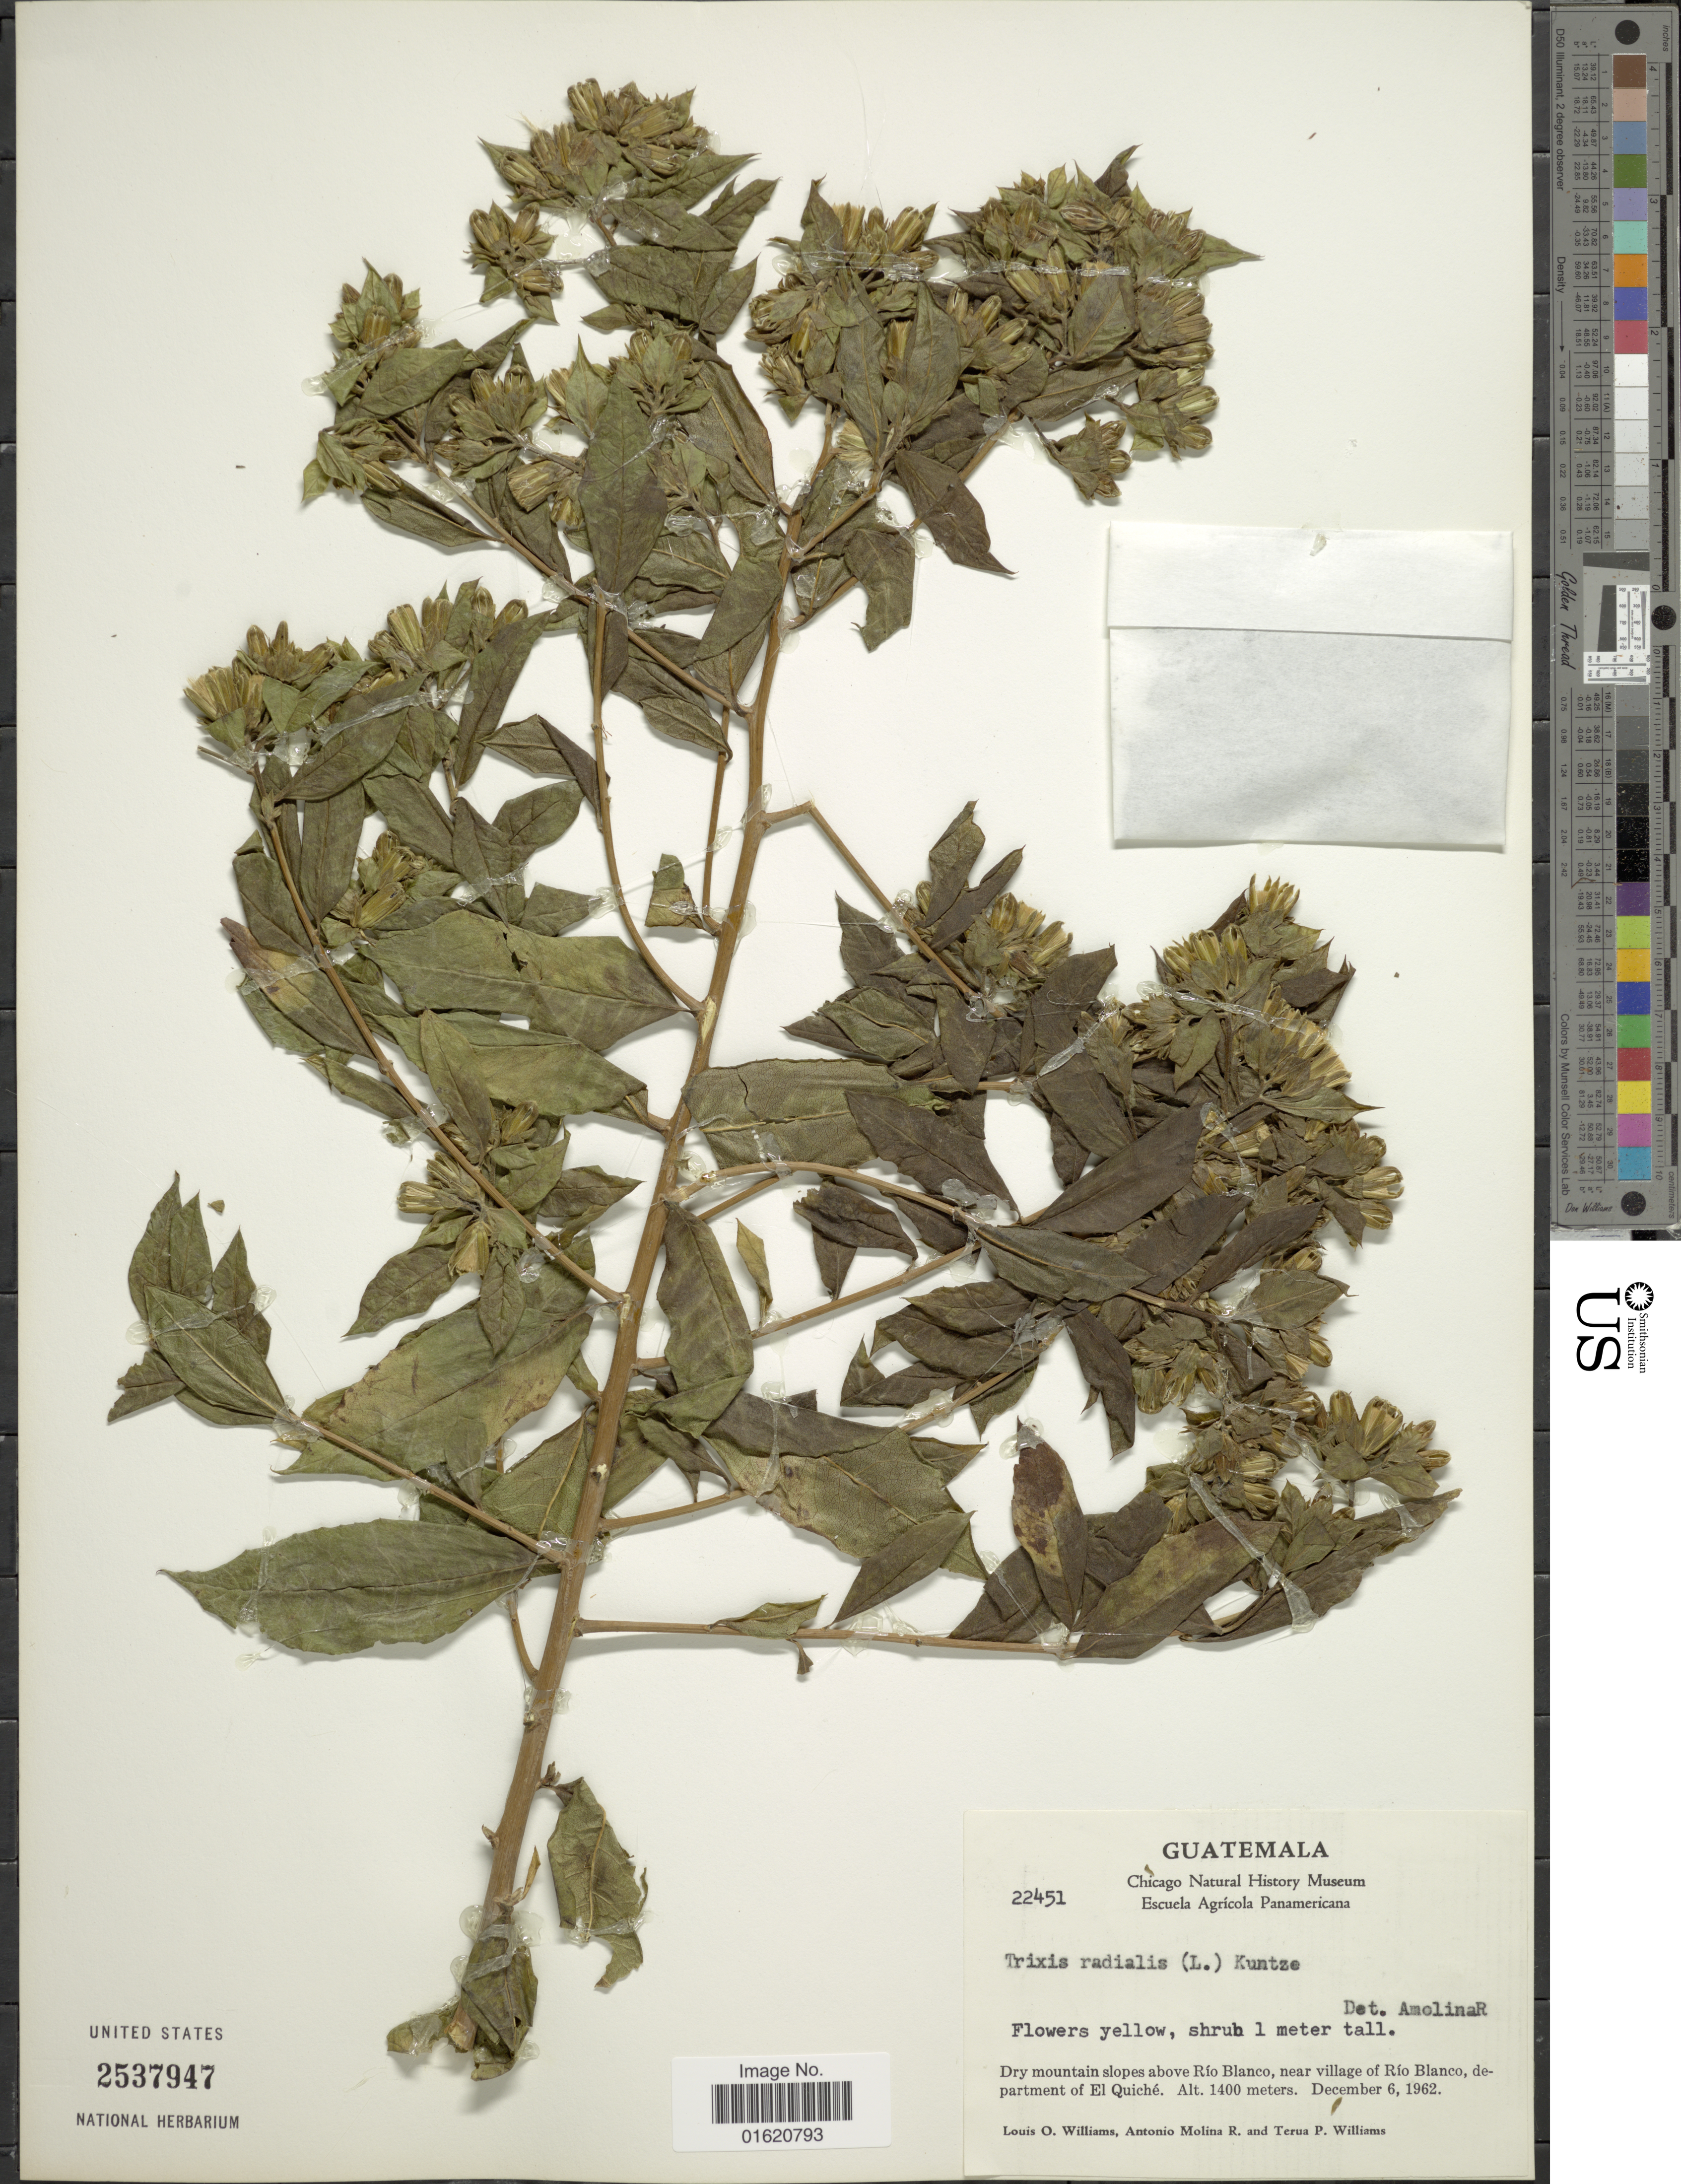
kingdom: Plantae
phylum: Tracheophyta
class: Magnoliopsida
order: Asterales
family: Asteraceae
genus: Trixis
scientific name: Trixis inula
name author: Crantz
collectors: L. O. Williams, A. Molina R. & T. P. Williams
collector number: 22451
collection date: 1962-12-06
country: Guatemala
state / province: El Quiché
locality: Dry mountains slopes above Río Blanco, near village of Río Blanco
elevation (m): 1400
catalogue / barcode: US 2537947